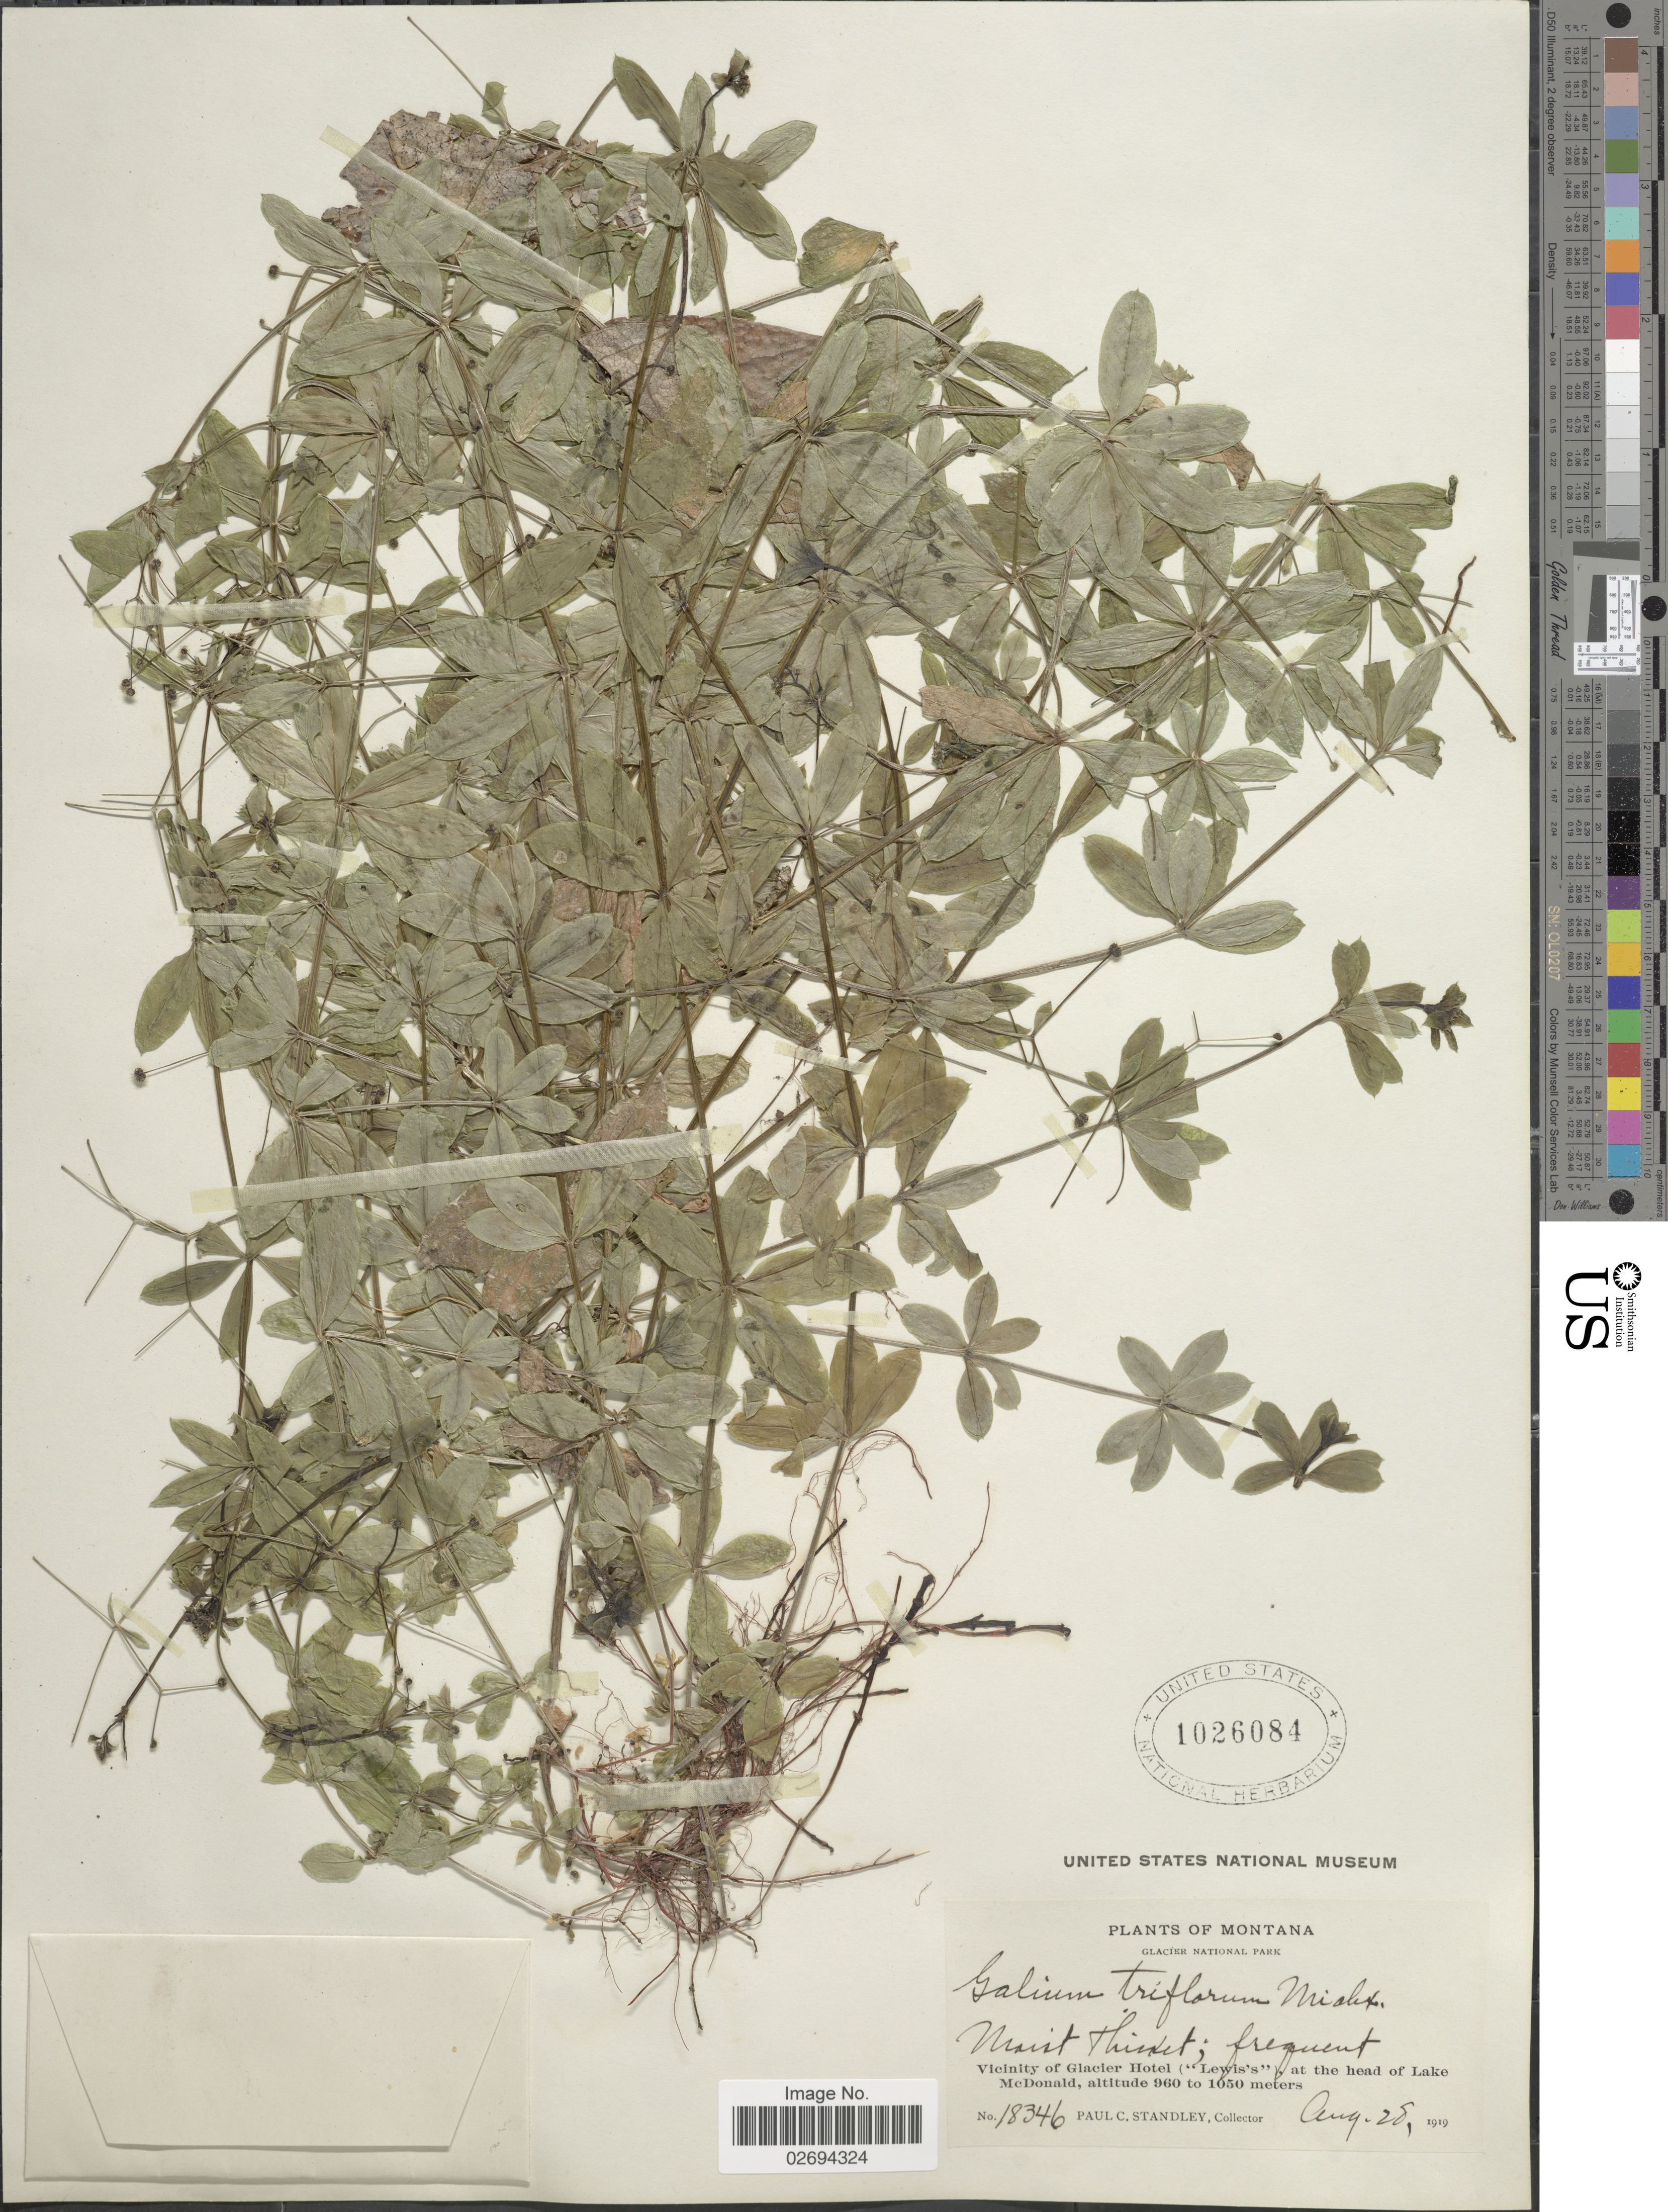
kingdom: Plantae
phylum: Tracheophyta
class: Magnoliopsida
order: Gentianales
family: Rubiaceae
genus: Galium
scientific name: Galium triflorum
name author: Michx.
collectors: P. C. Standley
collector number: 18346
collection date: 1919-08-28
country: United States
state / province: Montana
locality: Glacier National Park. Vicinity of Glacier Hotel ("Lewis's "), at the head of Lake McDonald.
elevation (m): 960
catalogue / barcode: US 1026084